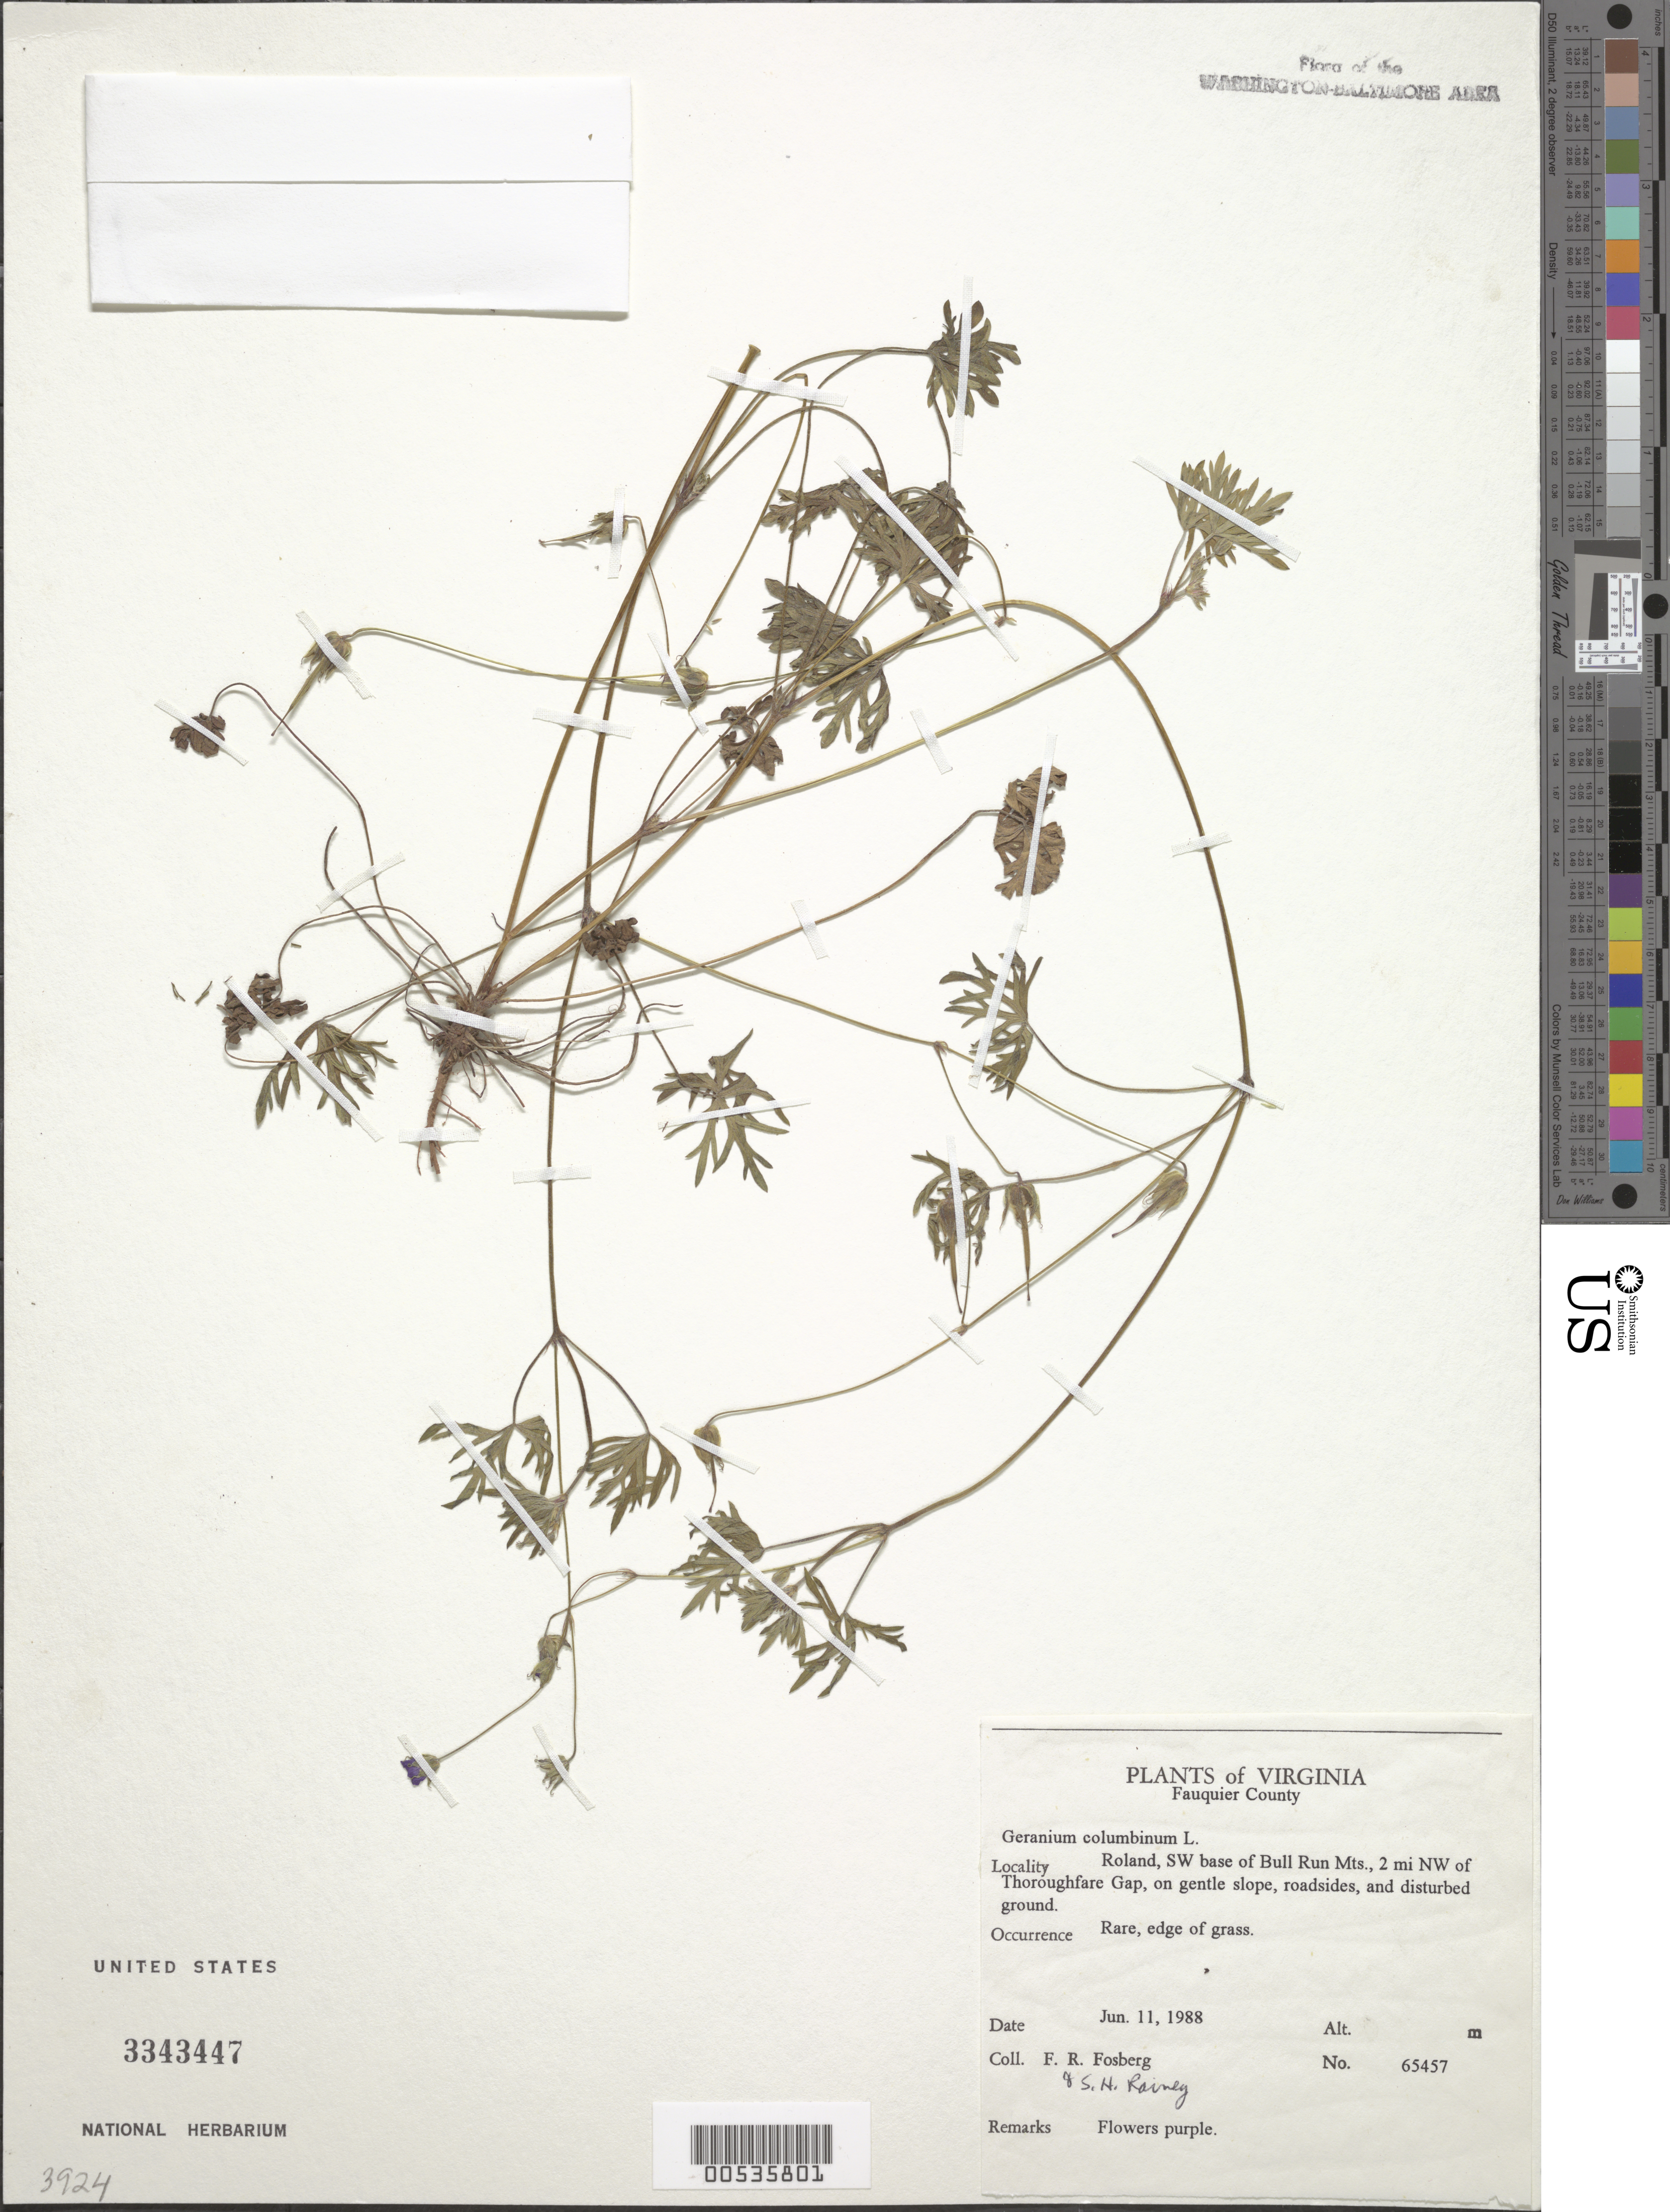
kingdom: Plantae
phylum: Tracheophyta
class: Magnoliopsida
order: Geraniales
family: Geraniaceae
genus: Geranium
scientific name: Geranium columbinum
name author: L.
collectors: F. R. Fosberg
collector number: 65457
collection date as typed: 11 Jun 1988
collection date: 1988-06-11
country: United States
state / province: Virginia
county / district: Fauquier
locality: Roland, SW base of Bull Run Mts. NW of Thorofare Gap Bull Run Mts.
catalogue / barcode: US 3343447